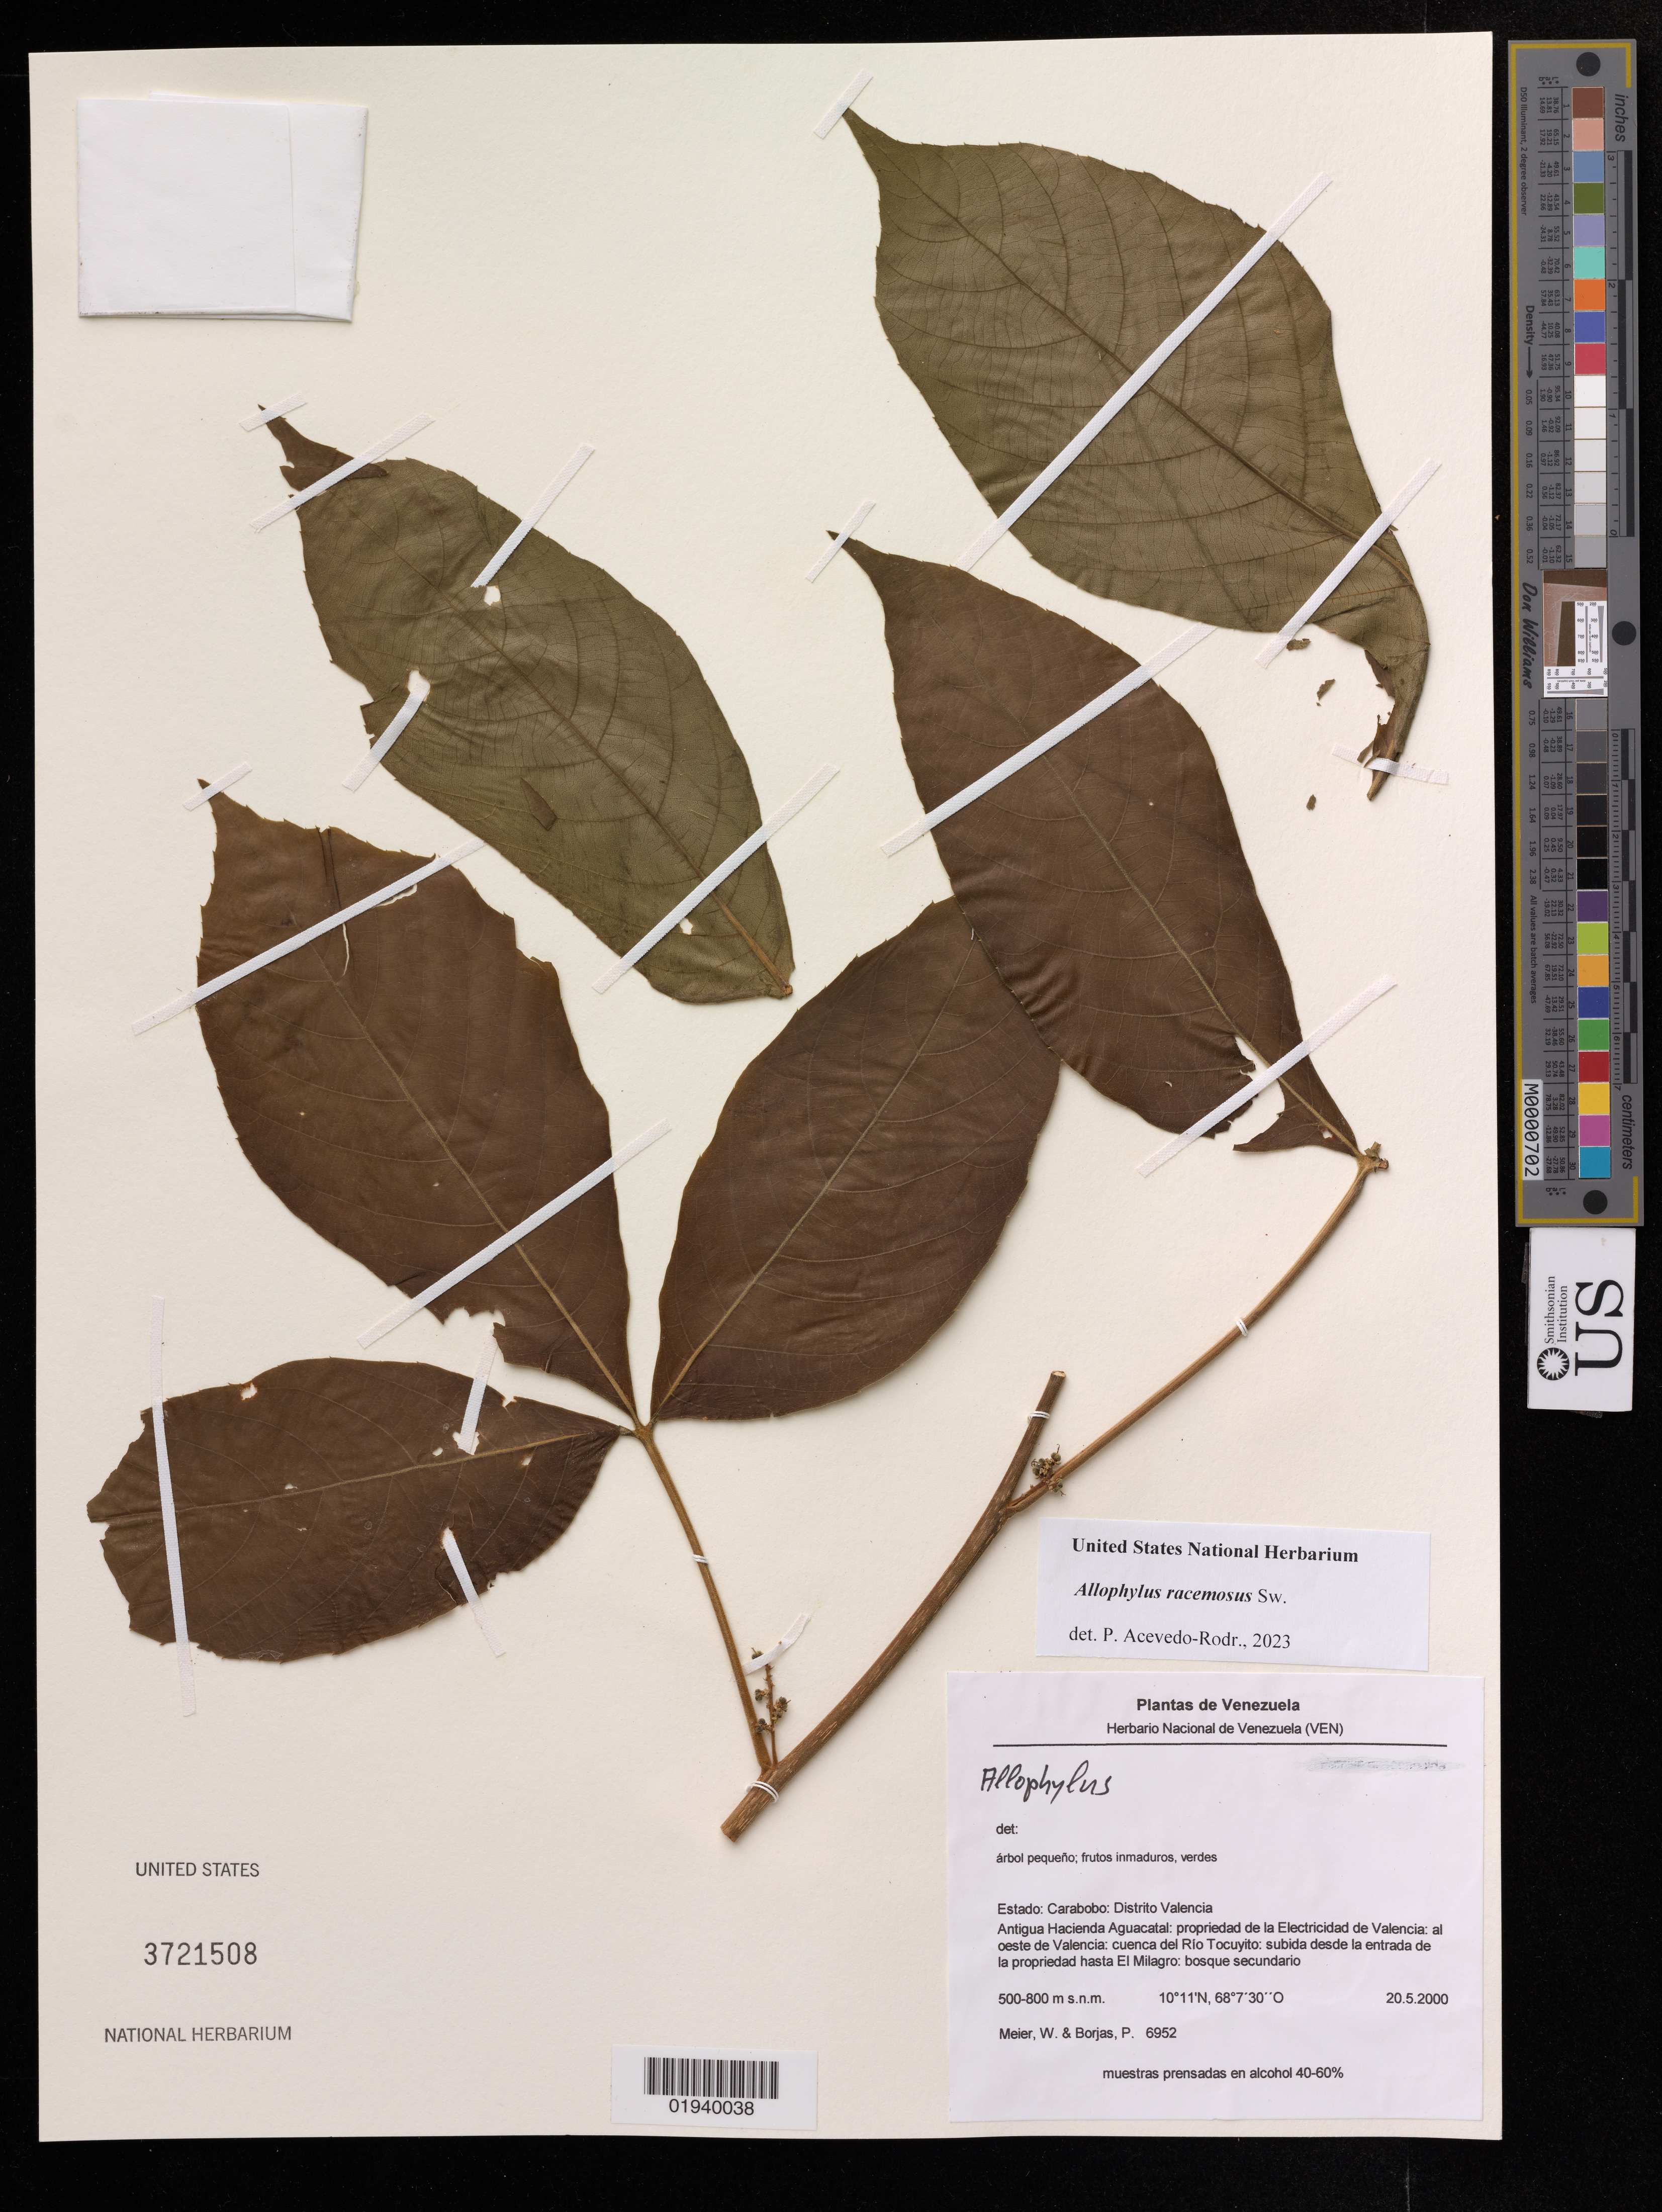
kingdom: Plantae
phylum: Tracheophyta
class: Magnoliopsida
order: Sapindales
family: Sapindaceae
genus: Allophylus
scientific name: Allophylus racemosus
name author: Sw.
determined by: Acevedo-Rodriguez, P., (US), Smithsonian Institution - National Museum of Natural History (UNITED STATES)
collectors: W. Meier & P. Borjas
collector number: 6952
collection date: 2000-05-20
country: Venezuela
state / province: Carabobo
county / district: Valencia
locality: Distrito Valencia. Antigua Hacienda Aguacatal; propriedad de la Electricidad de Valencia; al oeste de Valencia; cuenca del Rio Tocuyito; subida desde la entrada de la propriedad hasta El Milagro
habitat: Bosque secundario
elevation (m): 500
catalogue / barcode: US 3721508